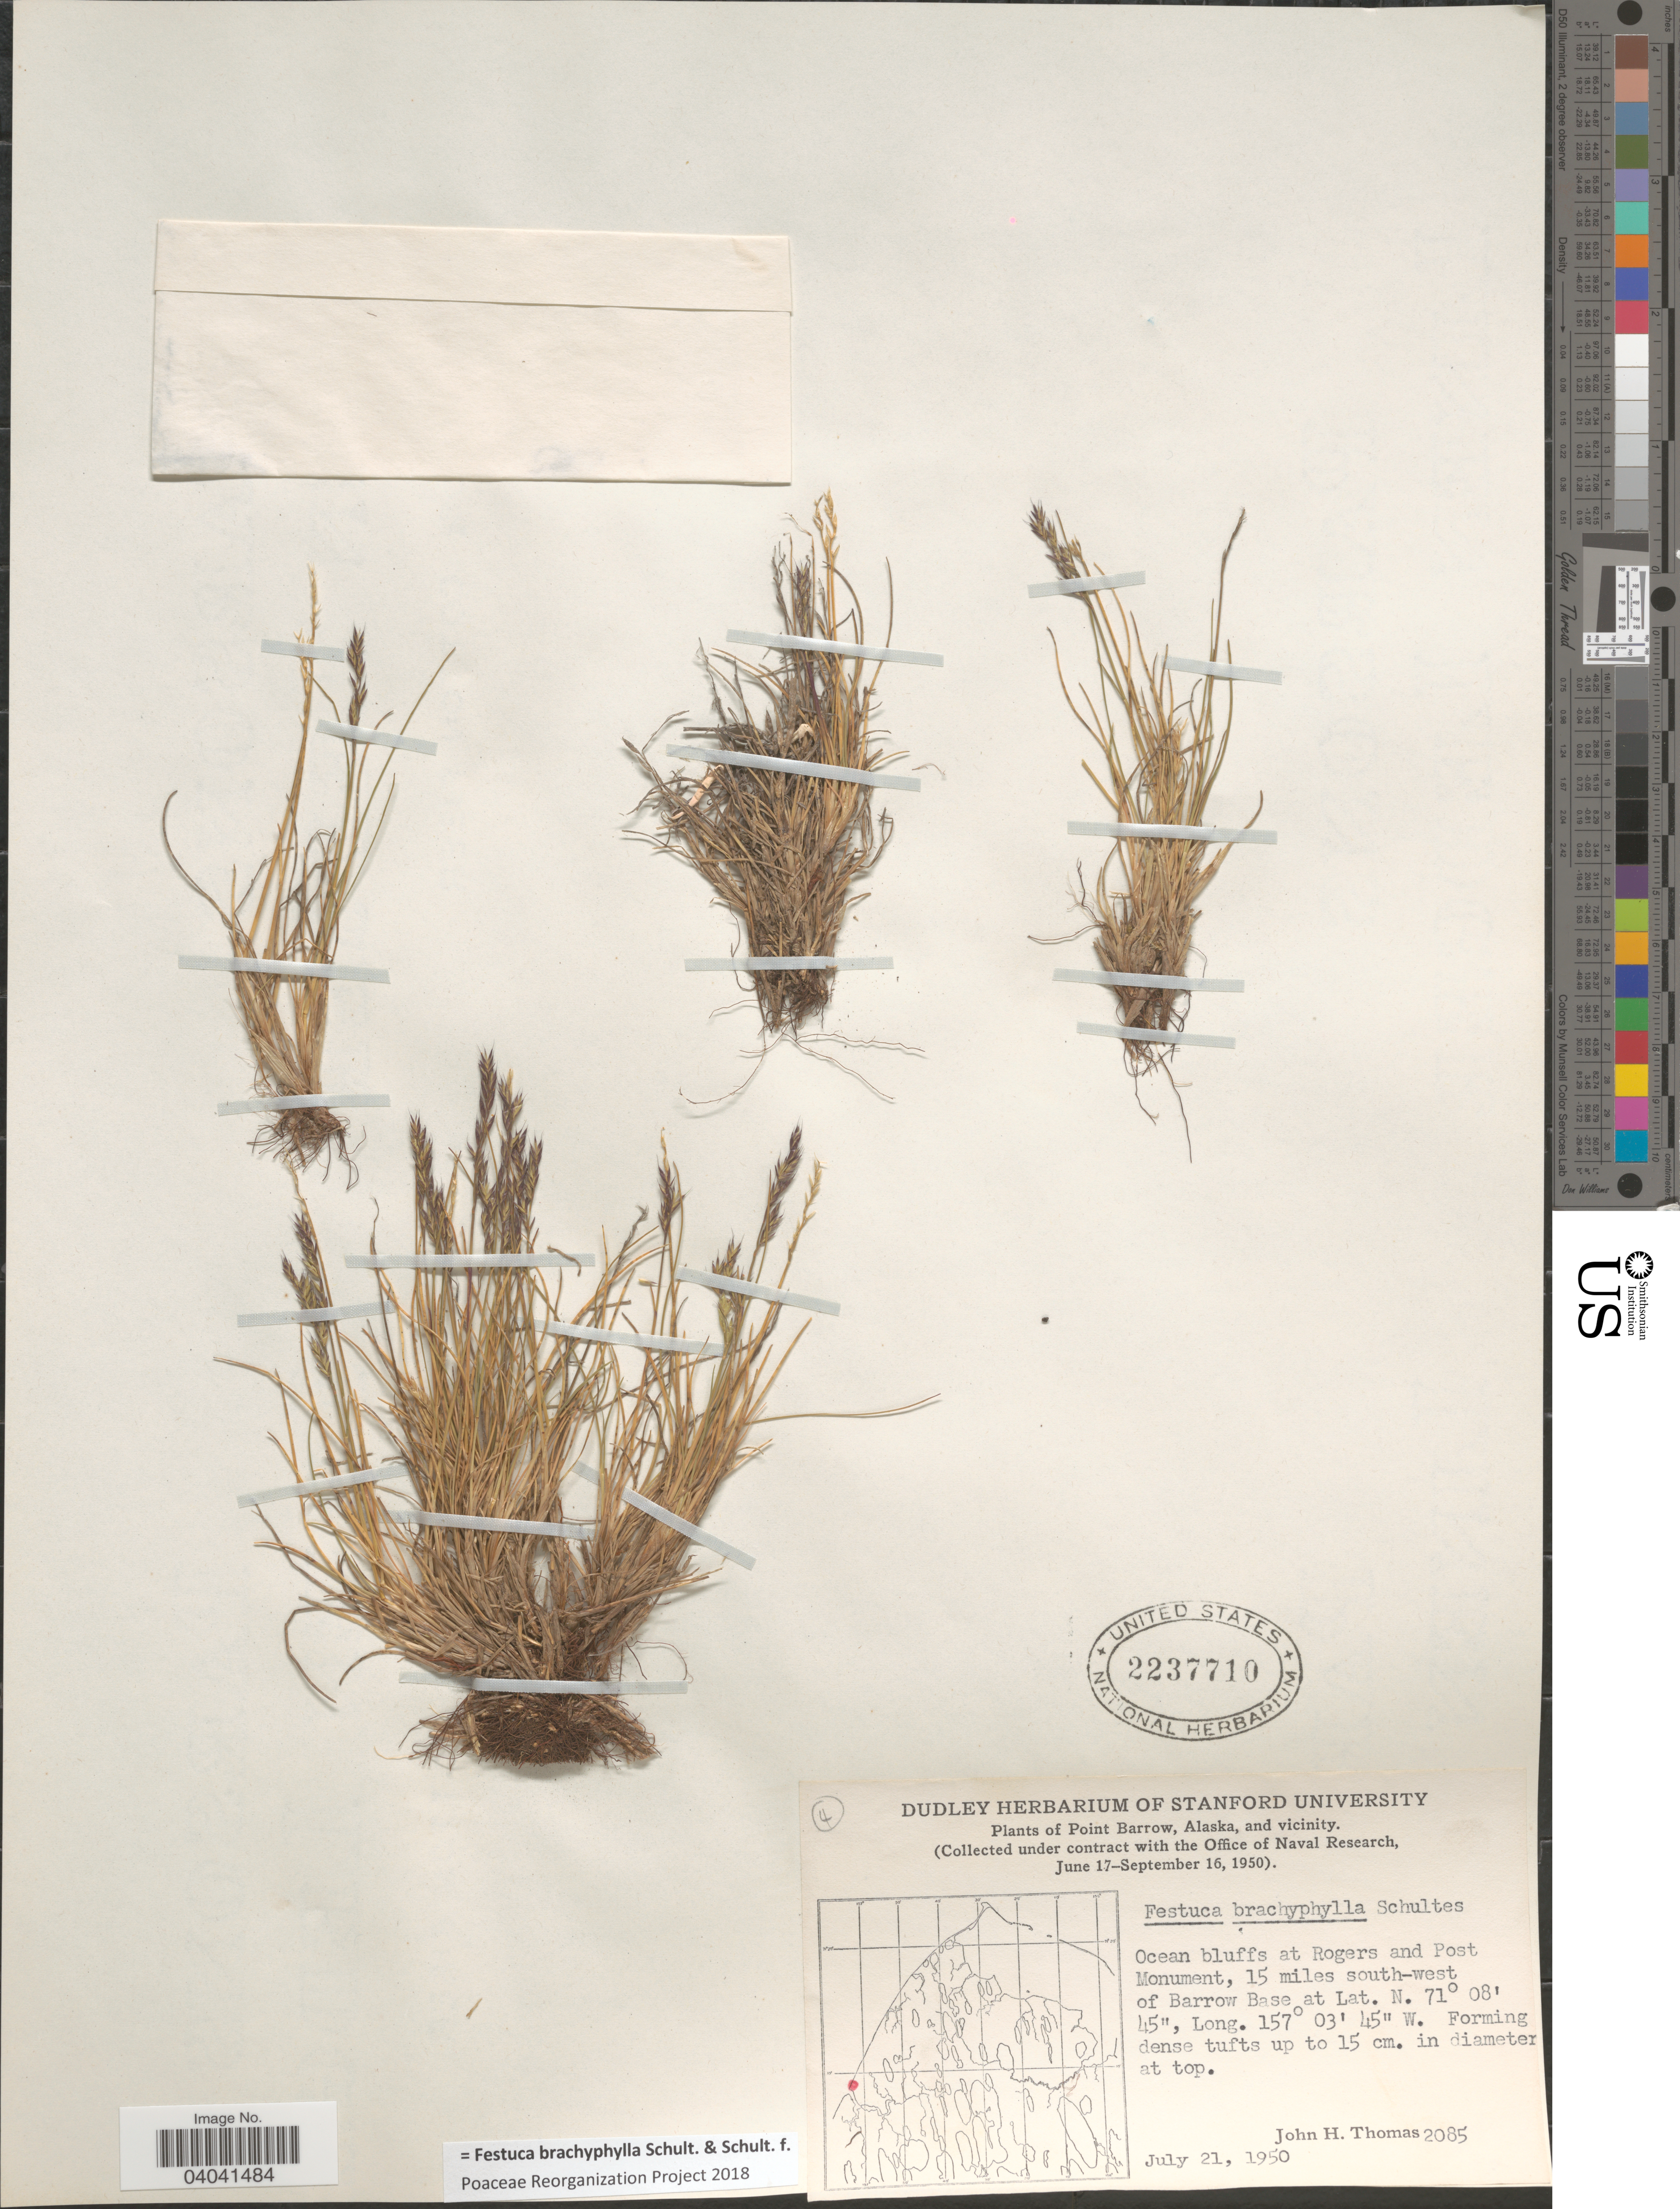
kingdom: Plantae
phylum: Tracheophyta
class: Liliopsida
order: Poales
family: Poaceae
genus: Festuca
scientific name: Festuca brachyphylla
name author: Schult. & Schult. f.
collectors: J. H. Thomas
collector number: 2085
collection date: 1950-07-21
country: United States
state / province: Alaska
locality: Point Barrow and vicinity. Ocean bluffs at Rogers and Post Monument, 15 miles south-west of Barrow Base.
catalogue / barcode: US 2237710